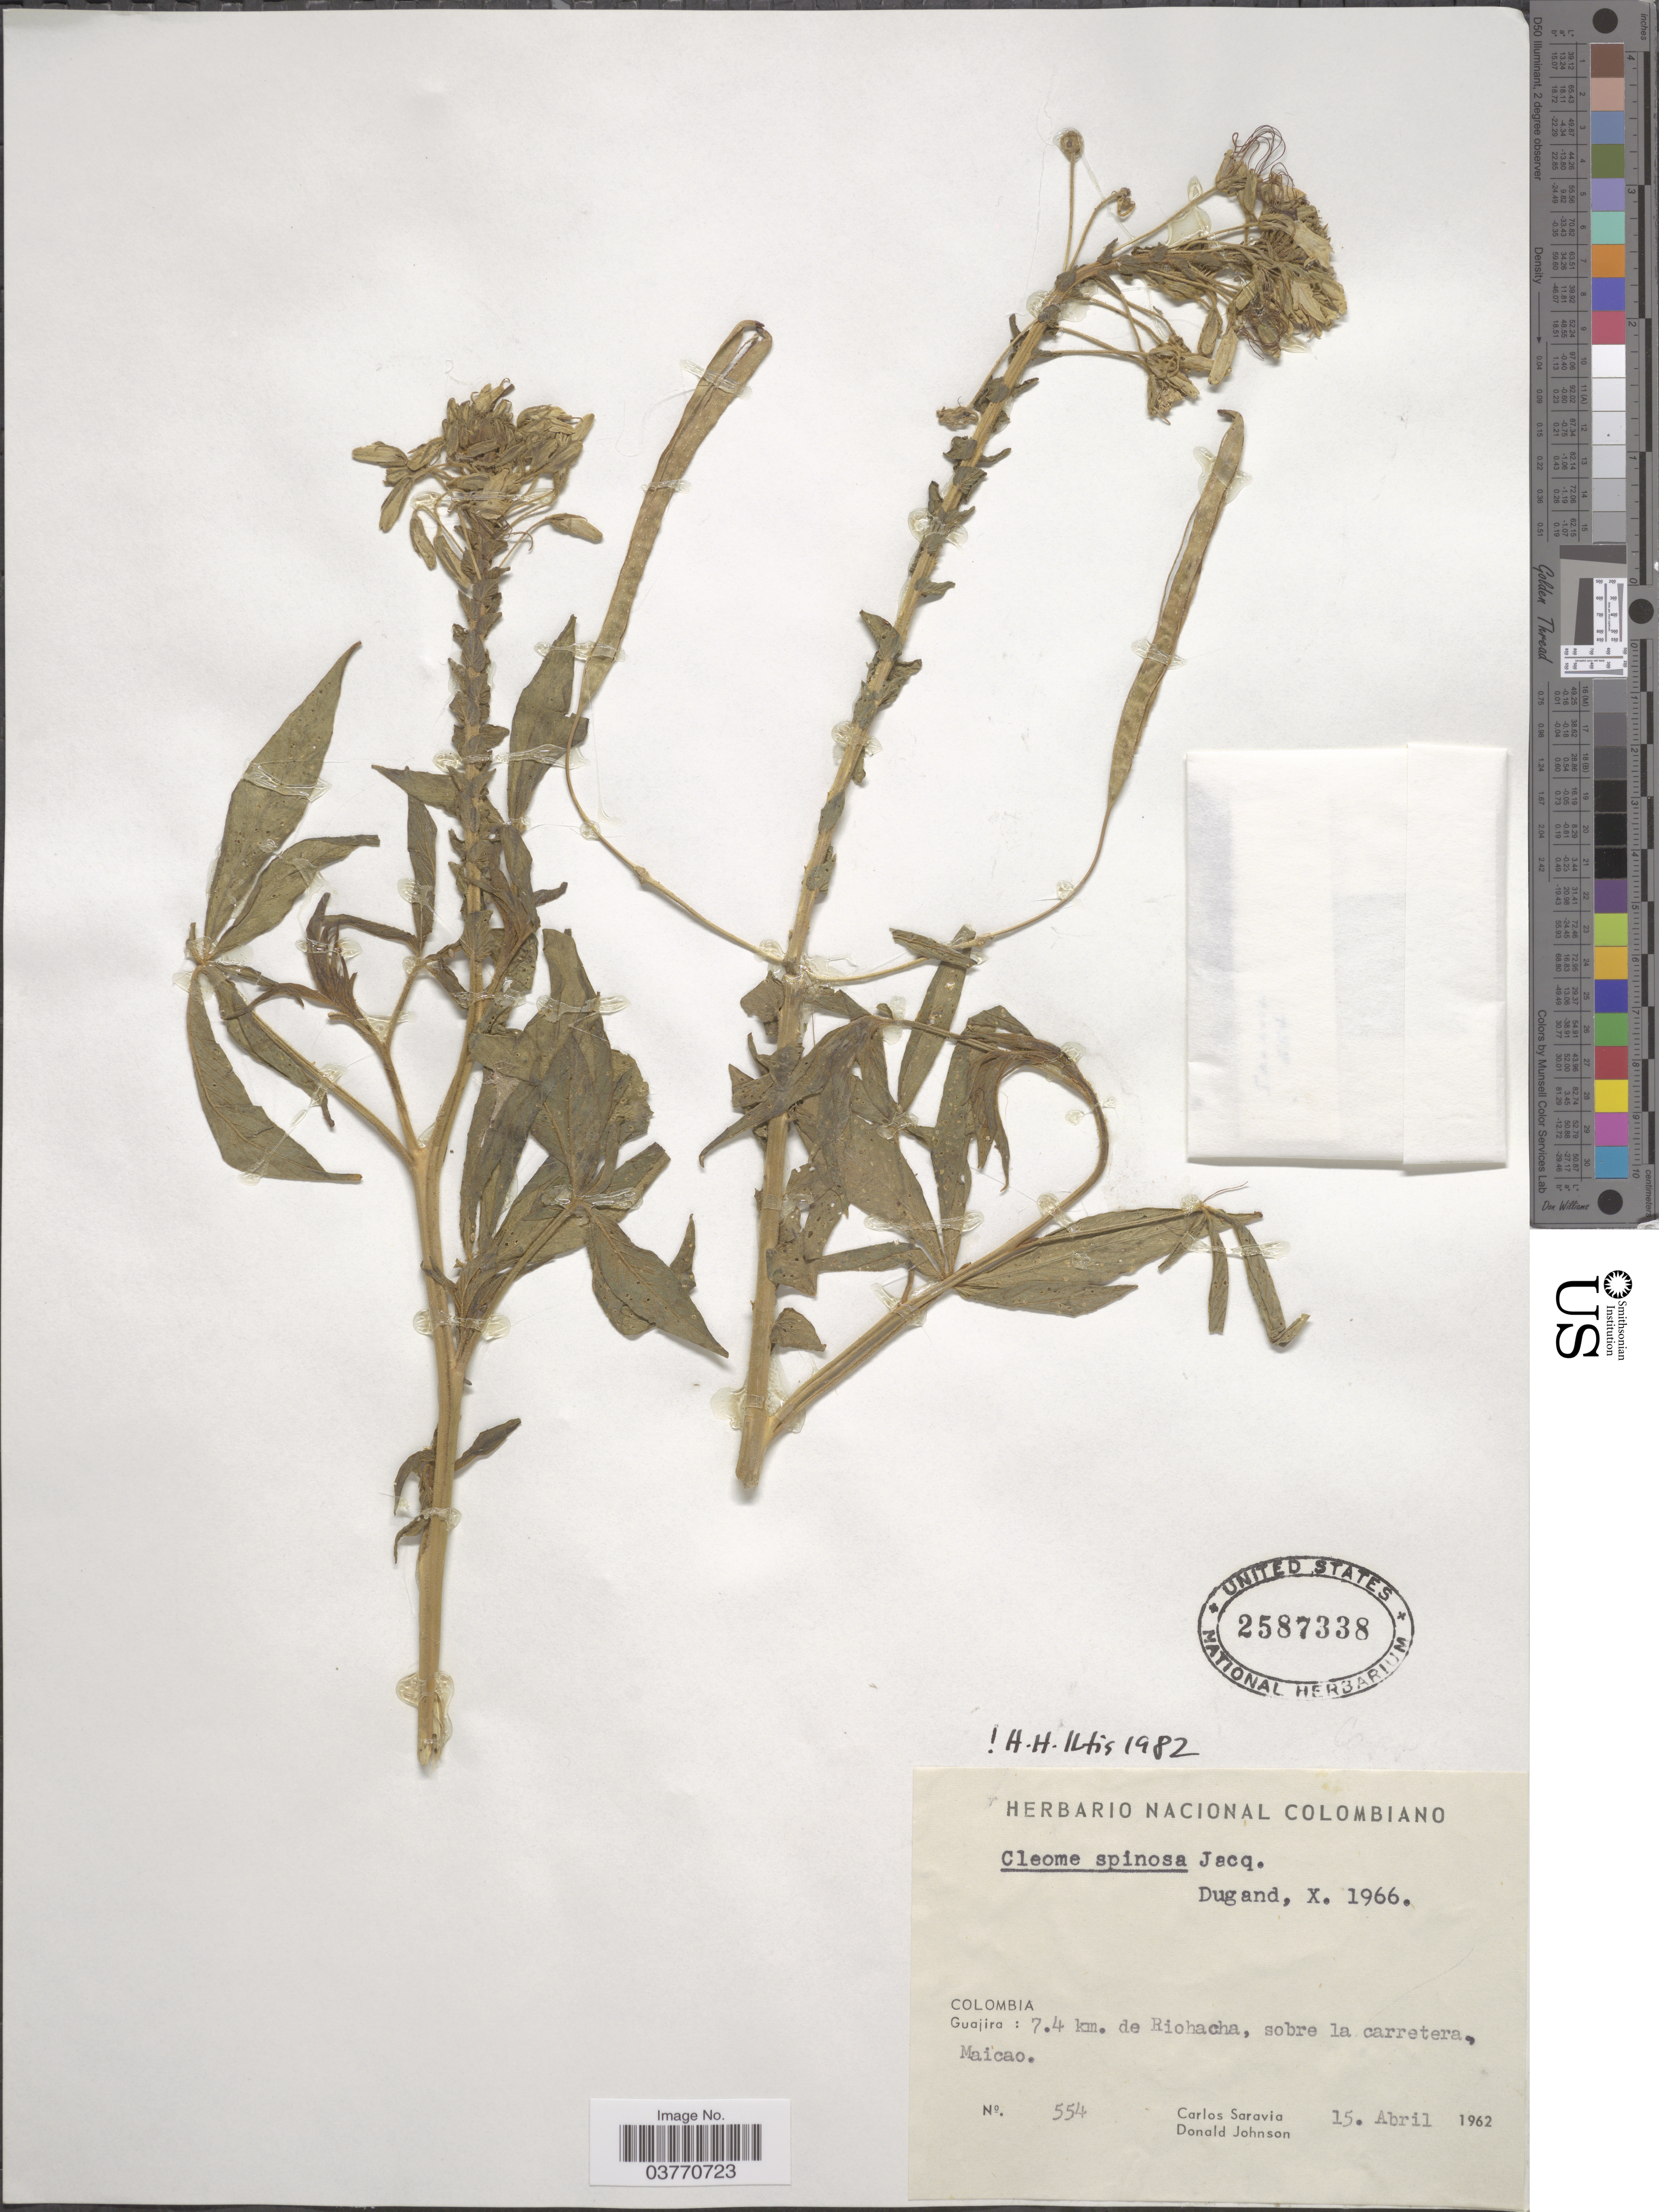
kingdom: Plantae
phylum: Tracheophyta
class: Magnoliopsida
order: Brassicales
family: Cleomaceae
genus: Tarenaya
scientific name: Tarenaya spinosa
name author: (Jacq.) Raf.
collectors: C. Saravia & D. Johnson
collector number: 554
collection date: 1962-04-15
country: Colombia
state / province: La Guajira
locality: Guajira: 7.4 km. de Riohacha, sobre la carretera, Maicao.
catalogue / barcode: US 2587338